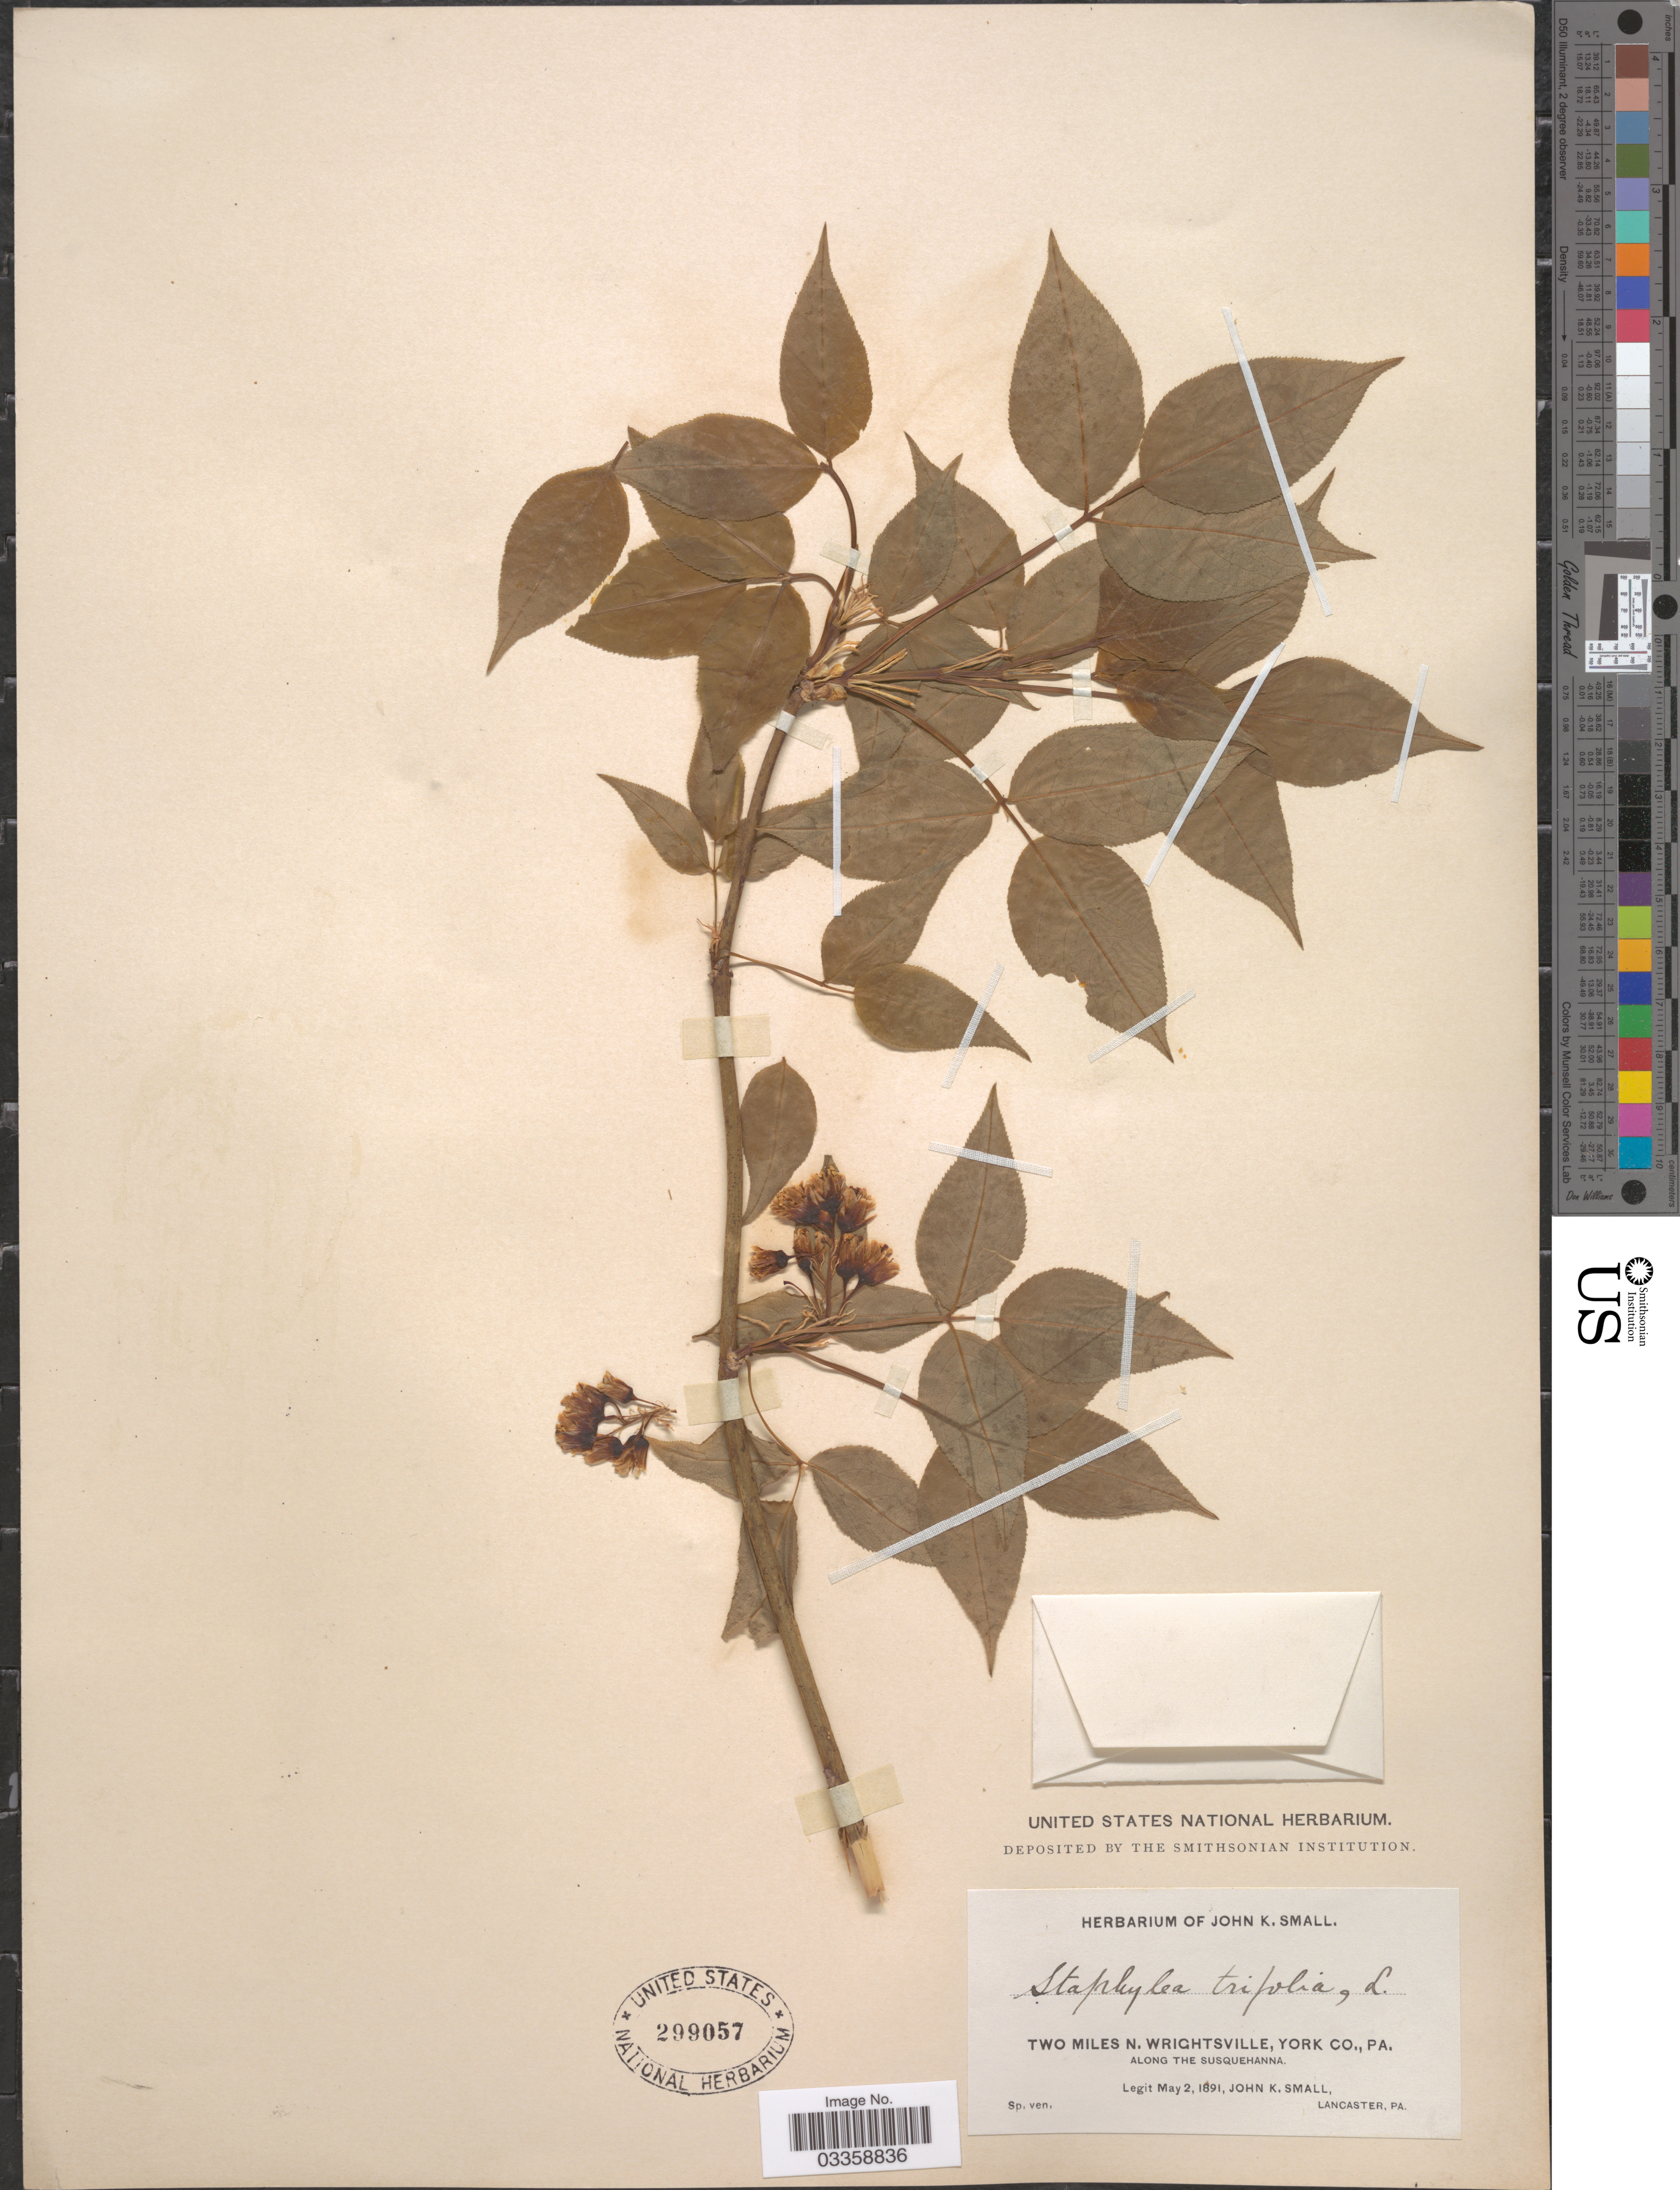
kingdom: Plantae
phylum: Tracheophyta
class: Magnoliopsida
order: Crossosomatales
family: Staphyleaceae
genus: Staphylea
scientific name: Staphylea trifolia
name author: L.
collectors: J. K. Small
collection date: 1891-05-02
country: United States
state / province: Pennsylvania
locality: Two miles N. Wrightsville, York Co. Along the Susquehanna.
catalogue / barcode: US 299057